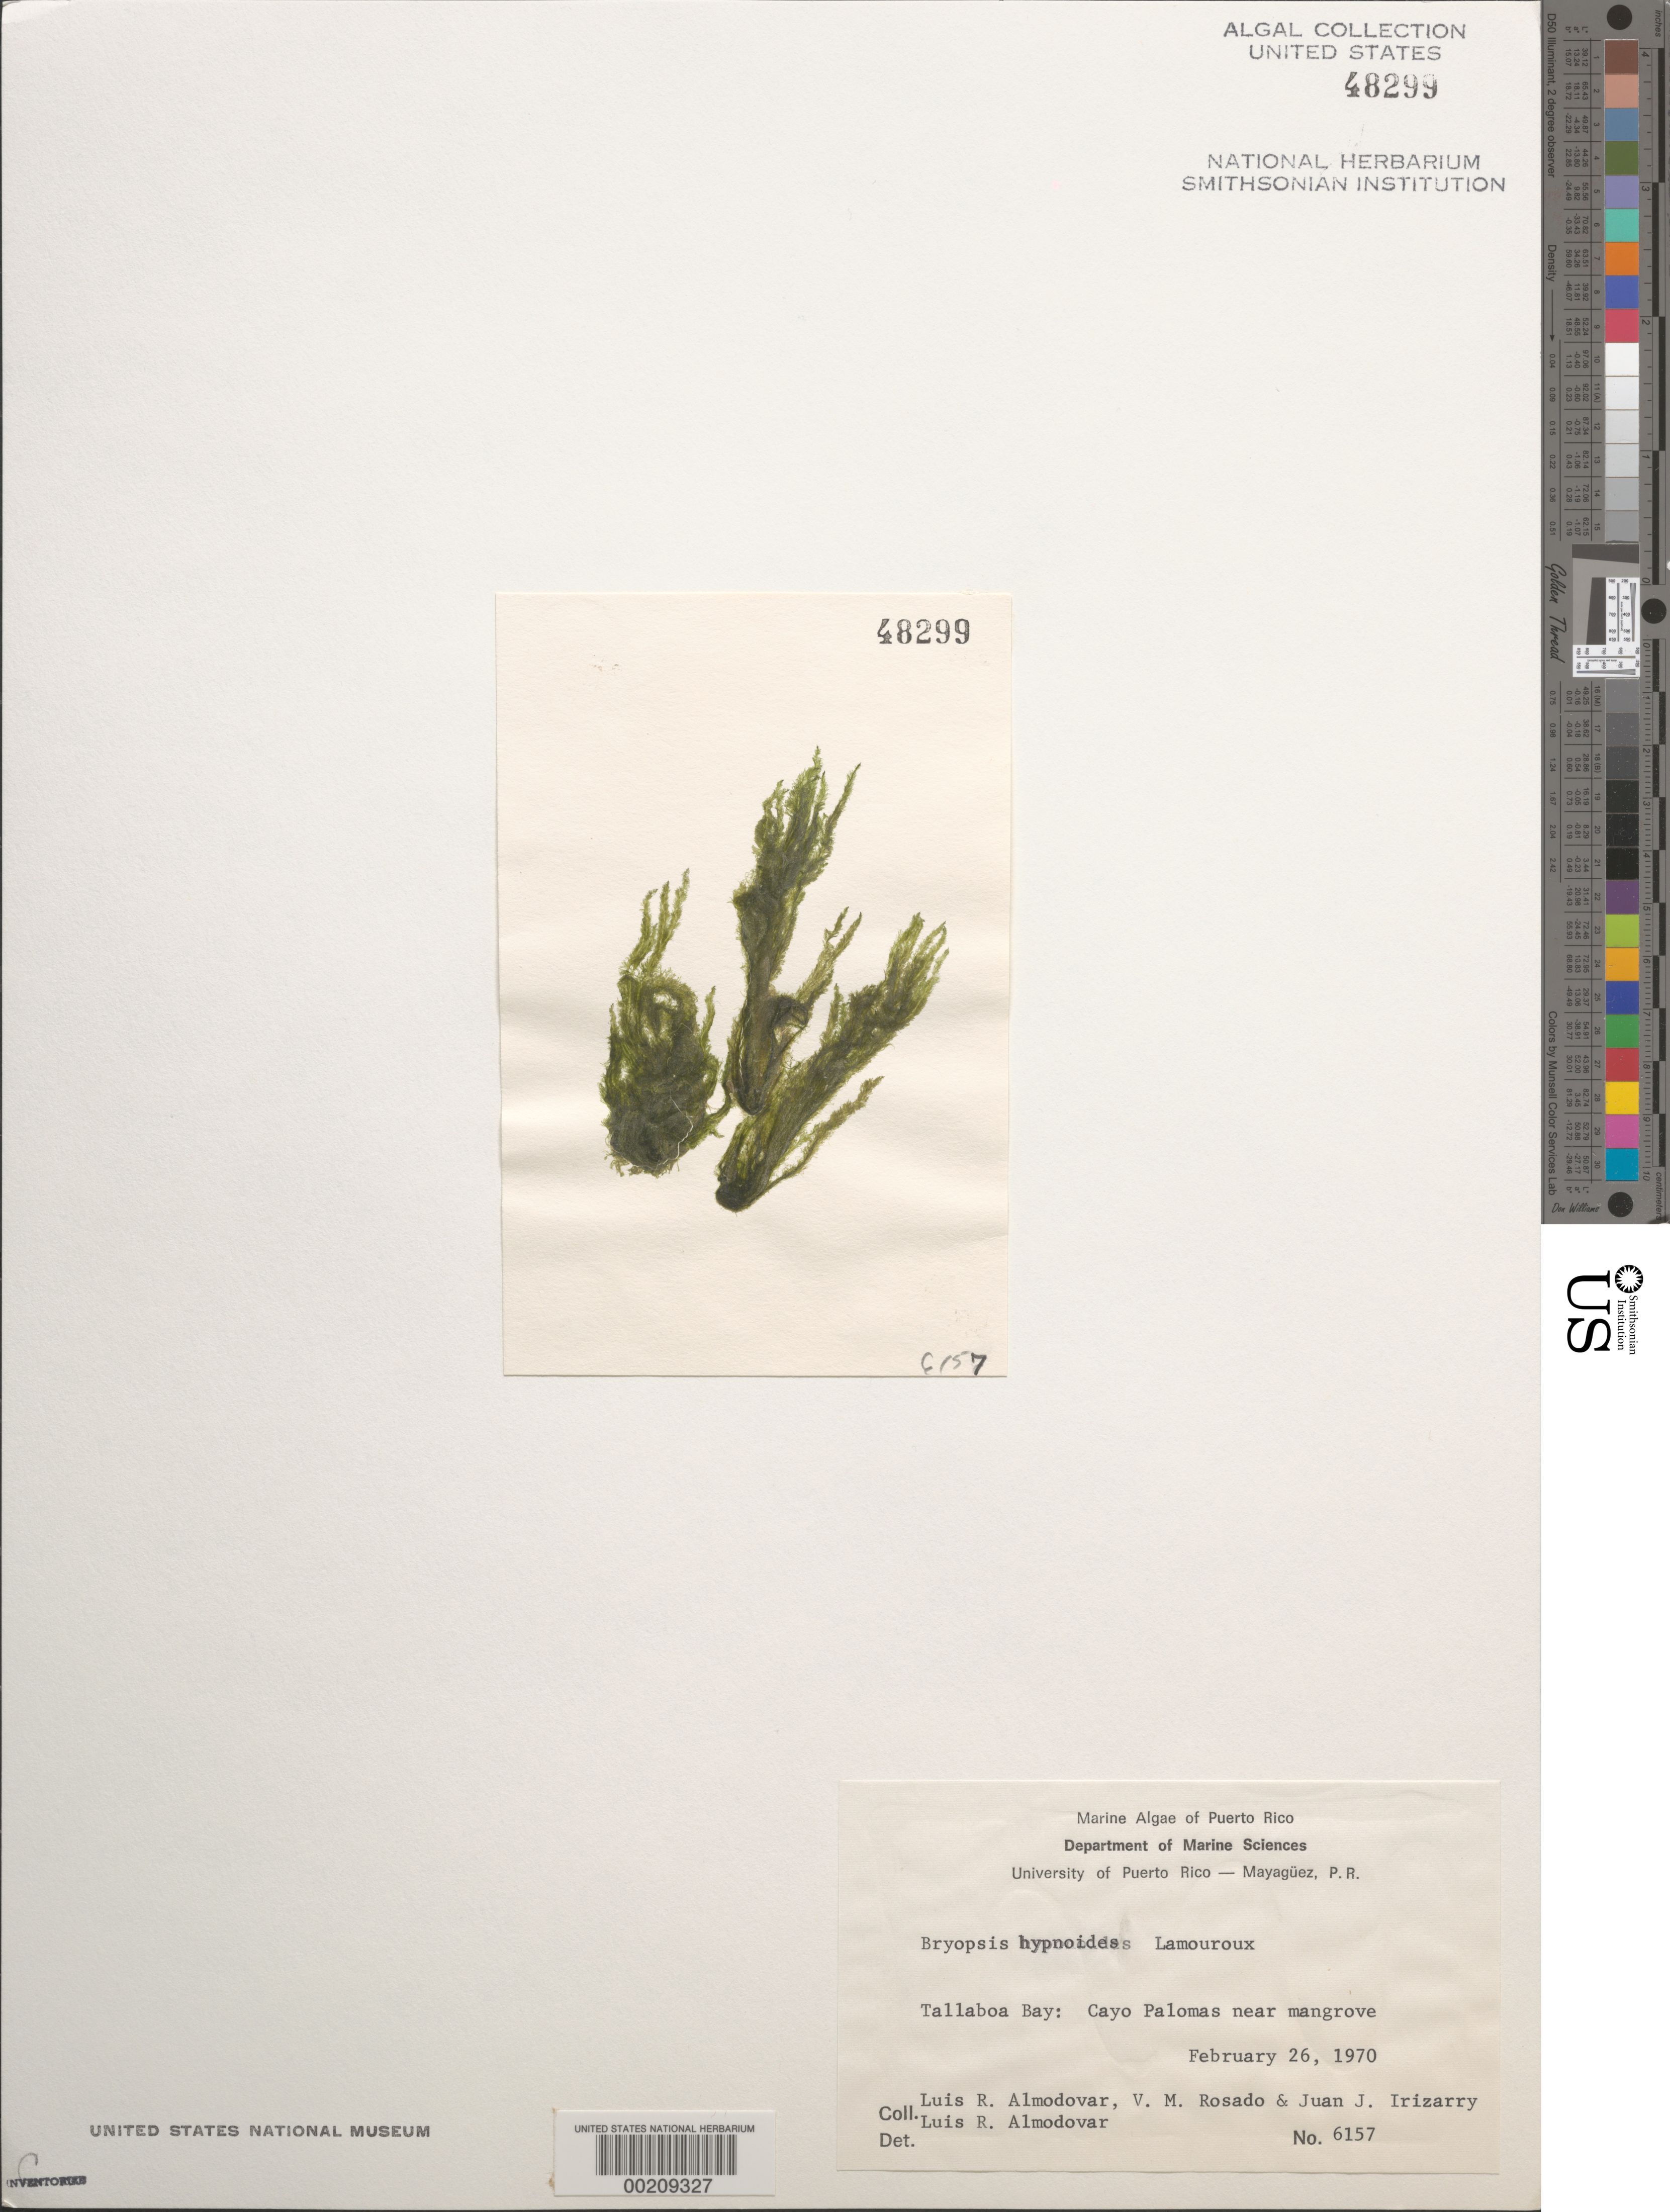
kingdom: Plantae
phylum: Chlorophyta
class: Ulvophyceae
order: Bryopsidales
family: Bryopsidaceae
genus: Bryopsis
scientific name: Bryopsis hypnoides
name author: J.V.Lamouroux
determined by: Almodovar, L. R.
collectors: L. Almodovar, V. Rosado & J. Irizarry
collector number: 6157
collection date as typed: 26 Feb 1970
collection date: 1970-02-26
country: Puerto Rico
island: Cayo Palomas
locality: Tallaboa Bay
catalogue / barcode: US 48299